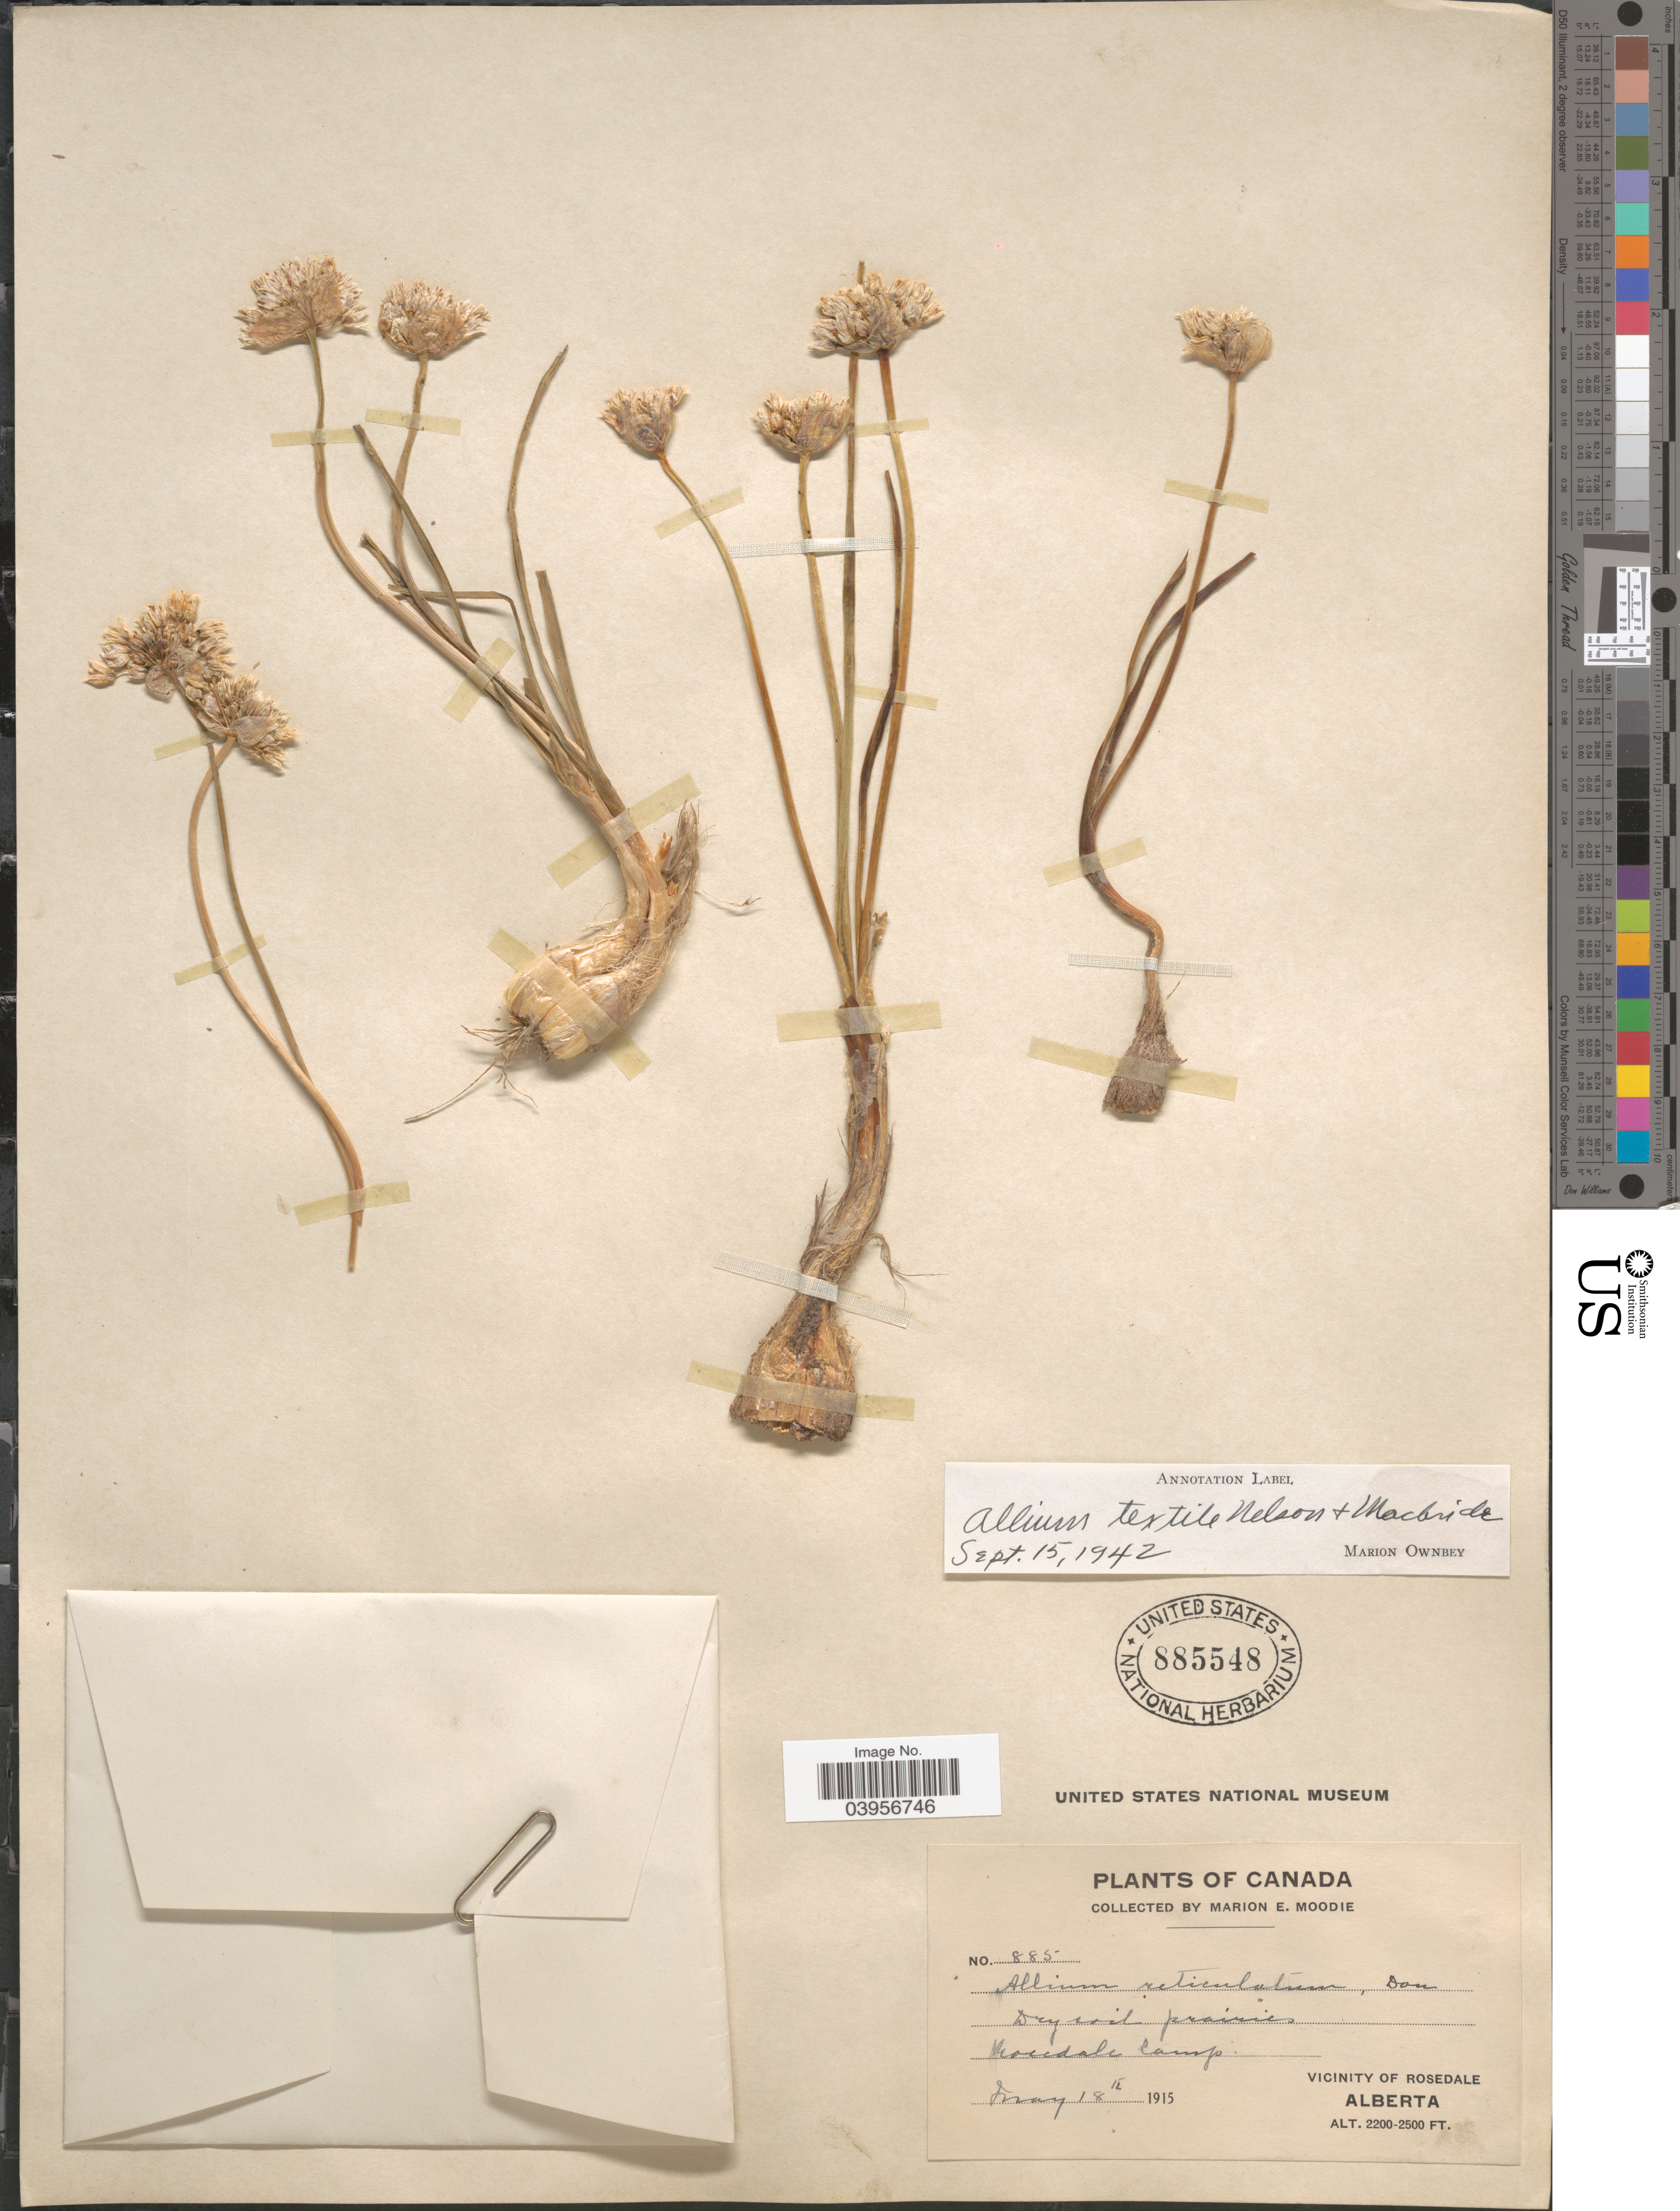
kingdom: Plantae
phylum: Tracheophyta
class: Liliopsida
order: Asparagales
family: Amaryllidaceae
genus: Allium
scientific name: Allium textile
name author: A. Nelson & J.F. Macbr.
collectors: M. E. Moodie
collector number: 885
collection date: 1915-05-18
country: Canada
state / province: Alberta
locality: Dry soil prairies. Rosedale Camp. Vicinity of Rosedale.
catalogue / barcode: US 885548